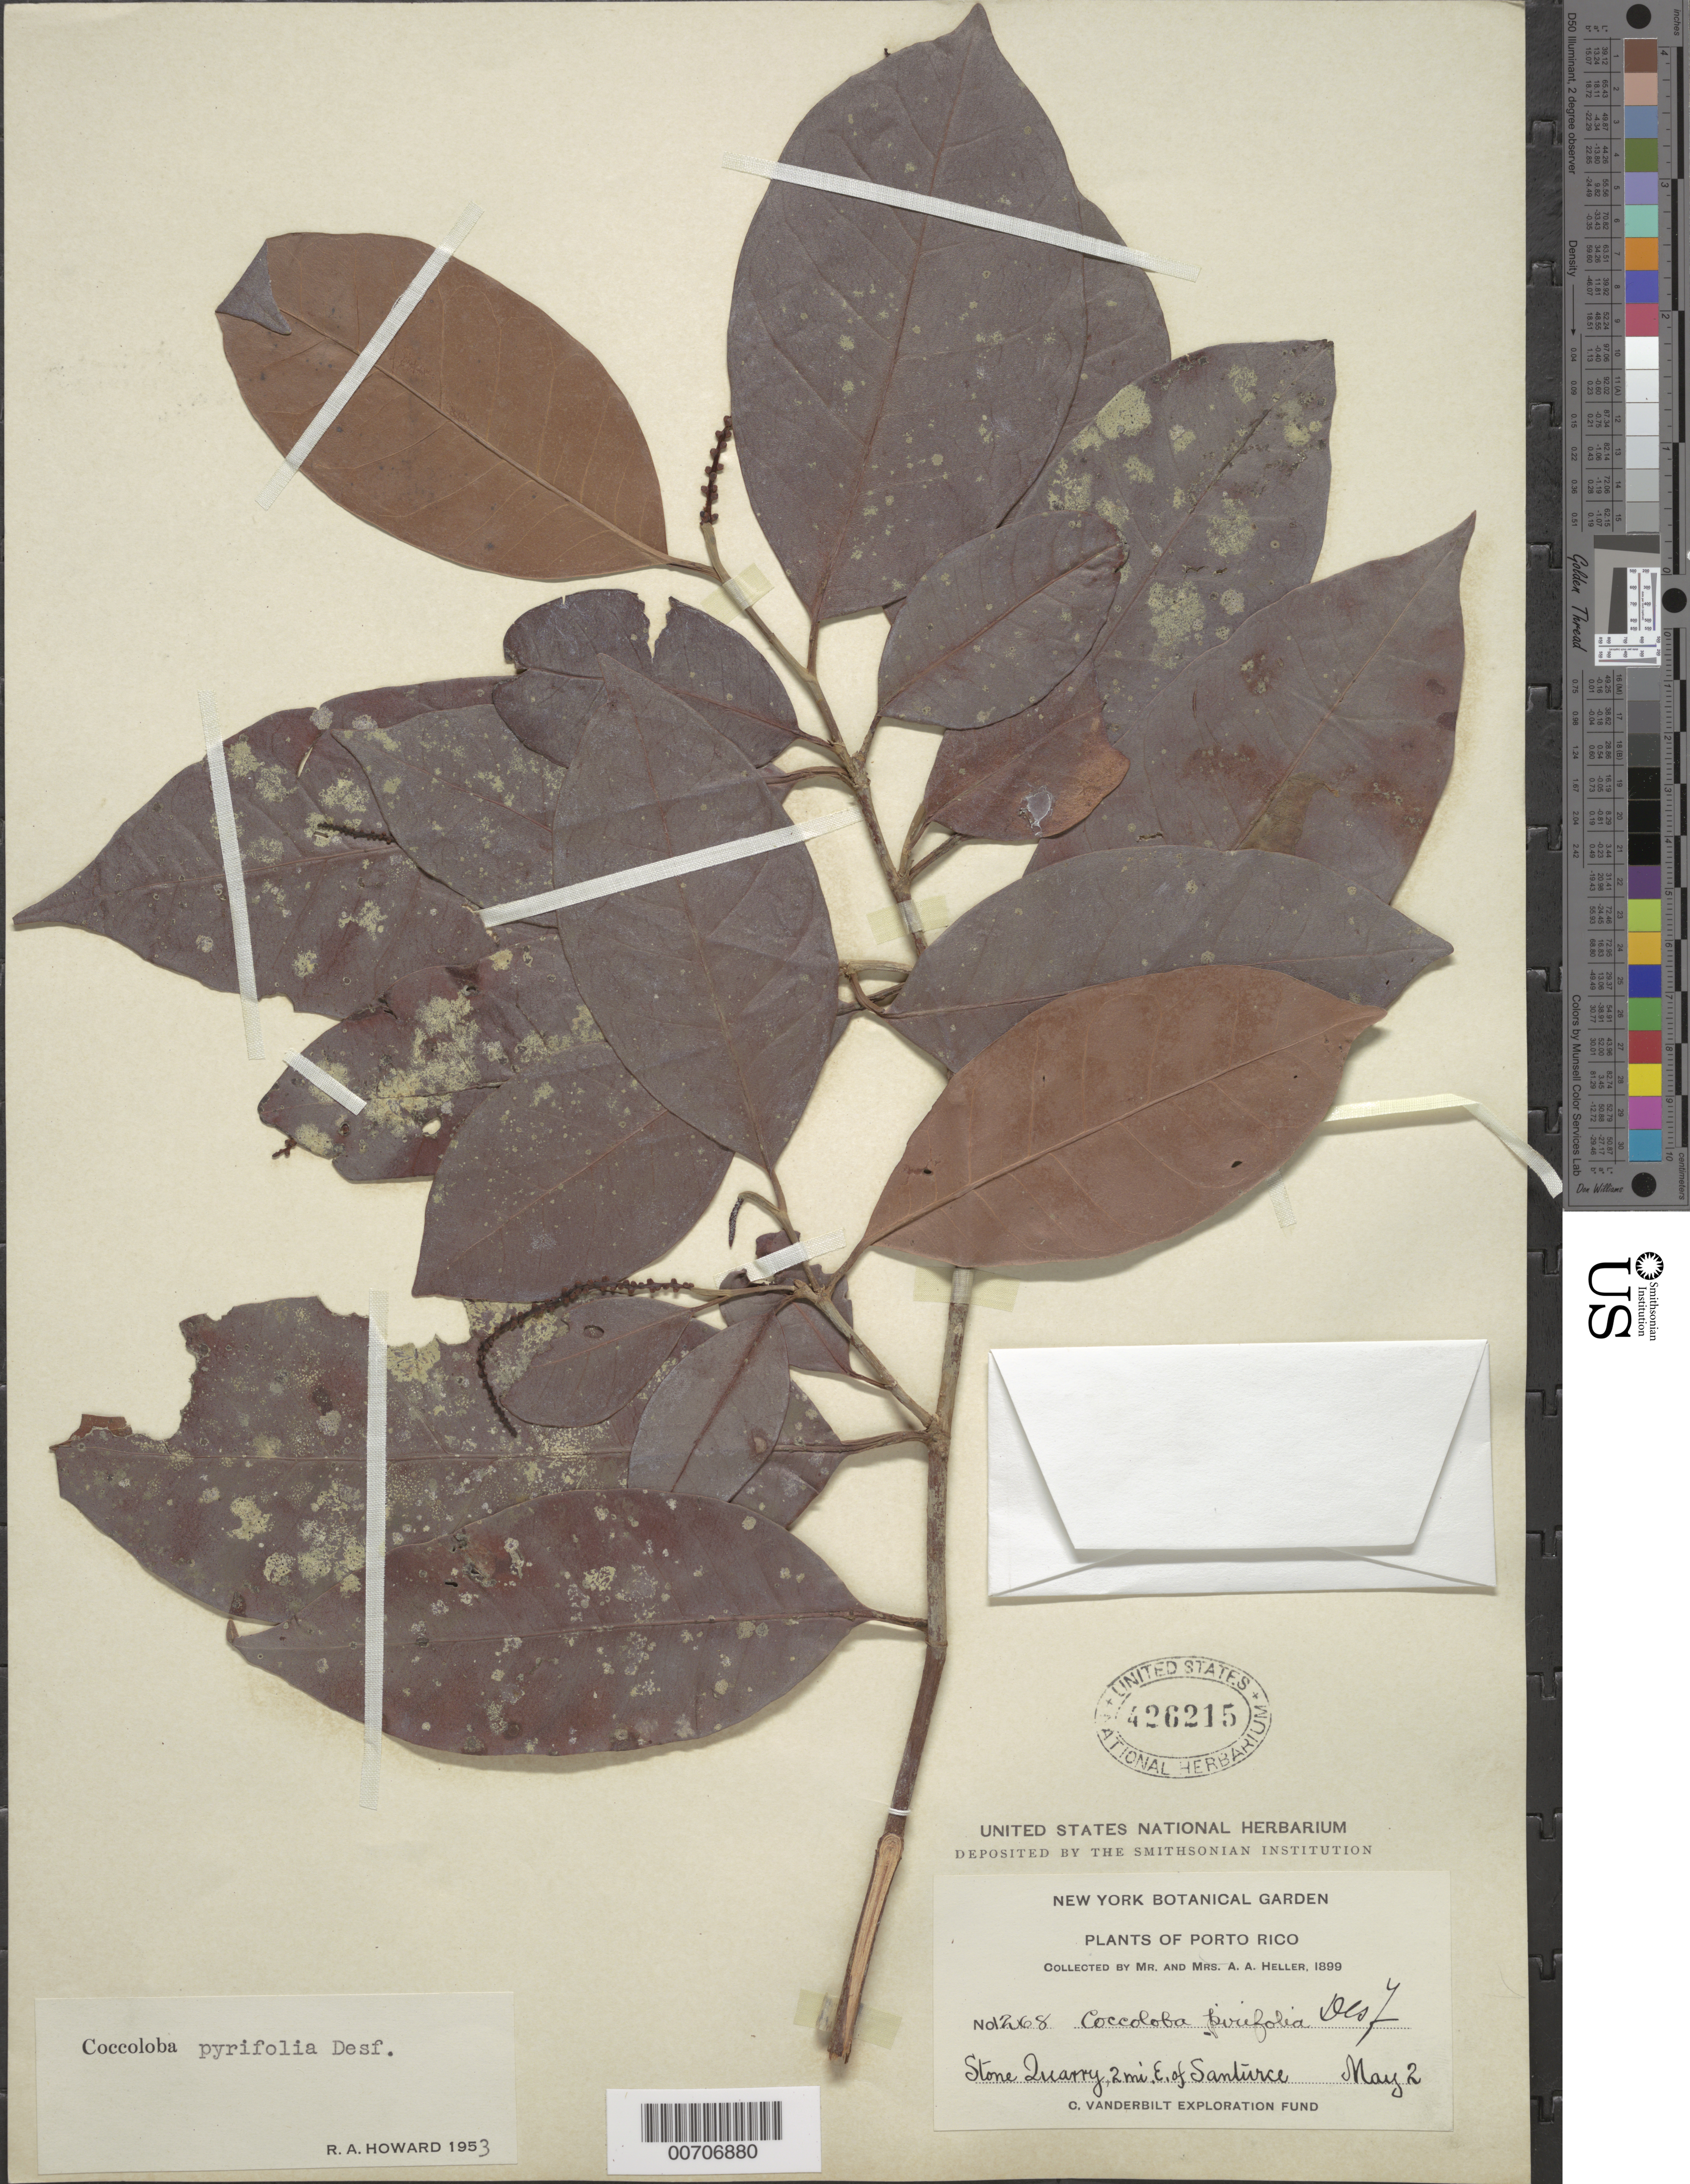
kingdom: Plantae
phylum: Tracheophyta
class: Magnoliopsida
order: Caryophyllales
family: Polygonaceae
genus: Coccoloba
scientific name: Coccoloba pyrifolia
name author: Desf.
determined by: Howard, R. A.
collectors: A. A. Heller & -- Heller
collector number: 1268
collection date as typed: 02 May 1899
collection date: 1899-05-02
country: Puerto Rico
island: Greater Antilles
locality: Santurce, stone quarry 2 mi E of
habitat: Stone Quarry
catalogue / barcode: US 426215